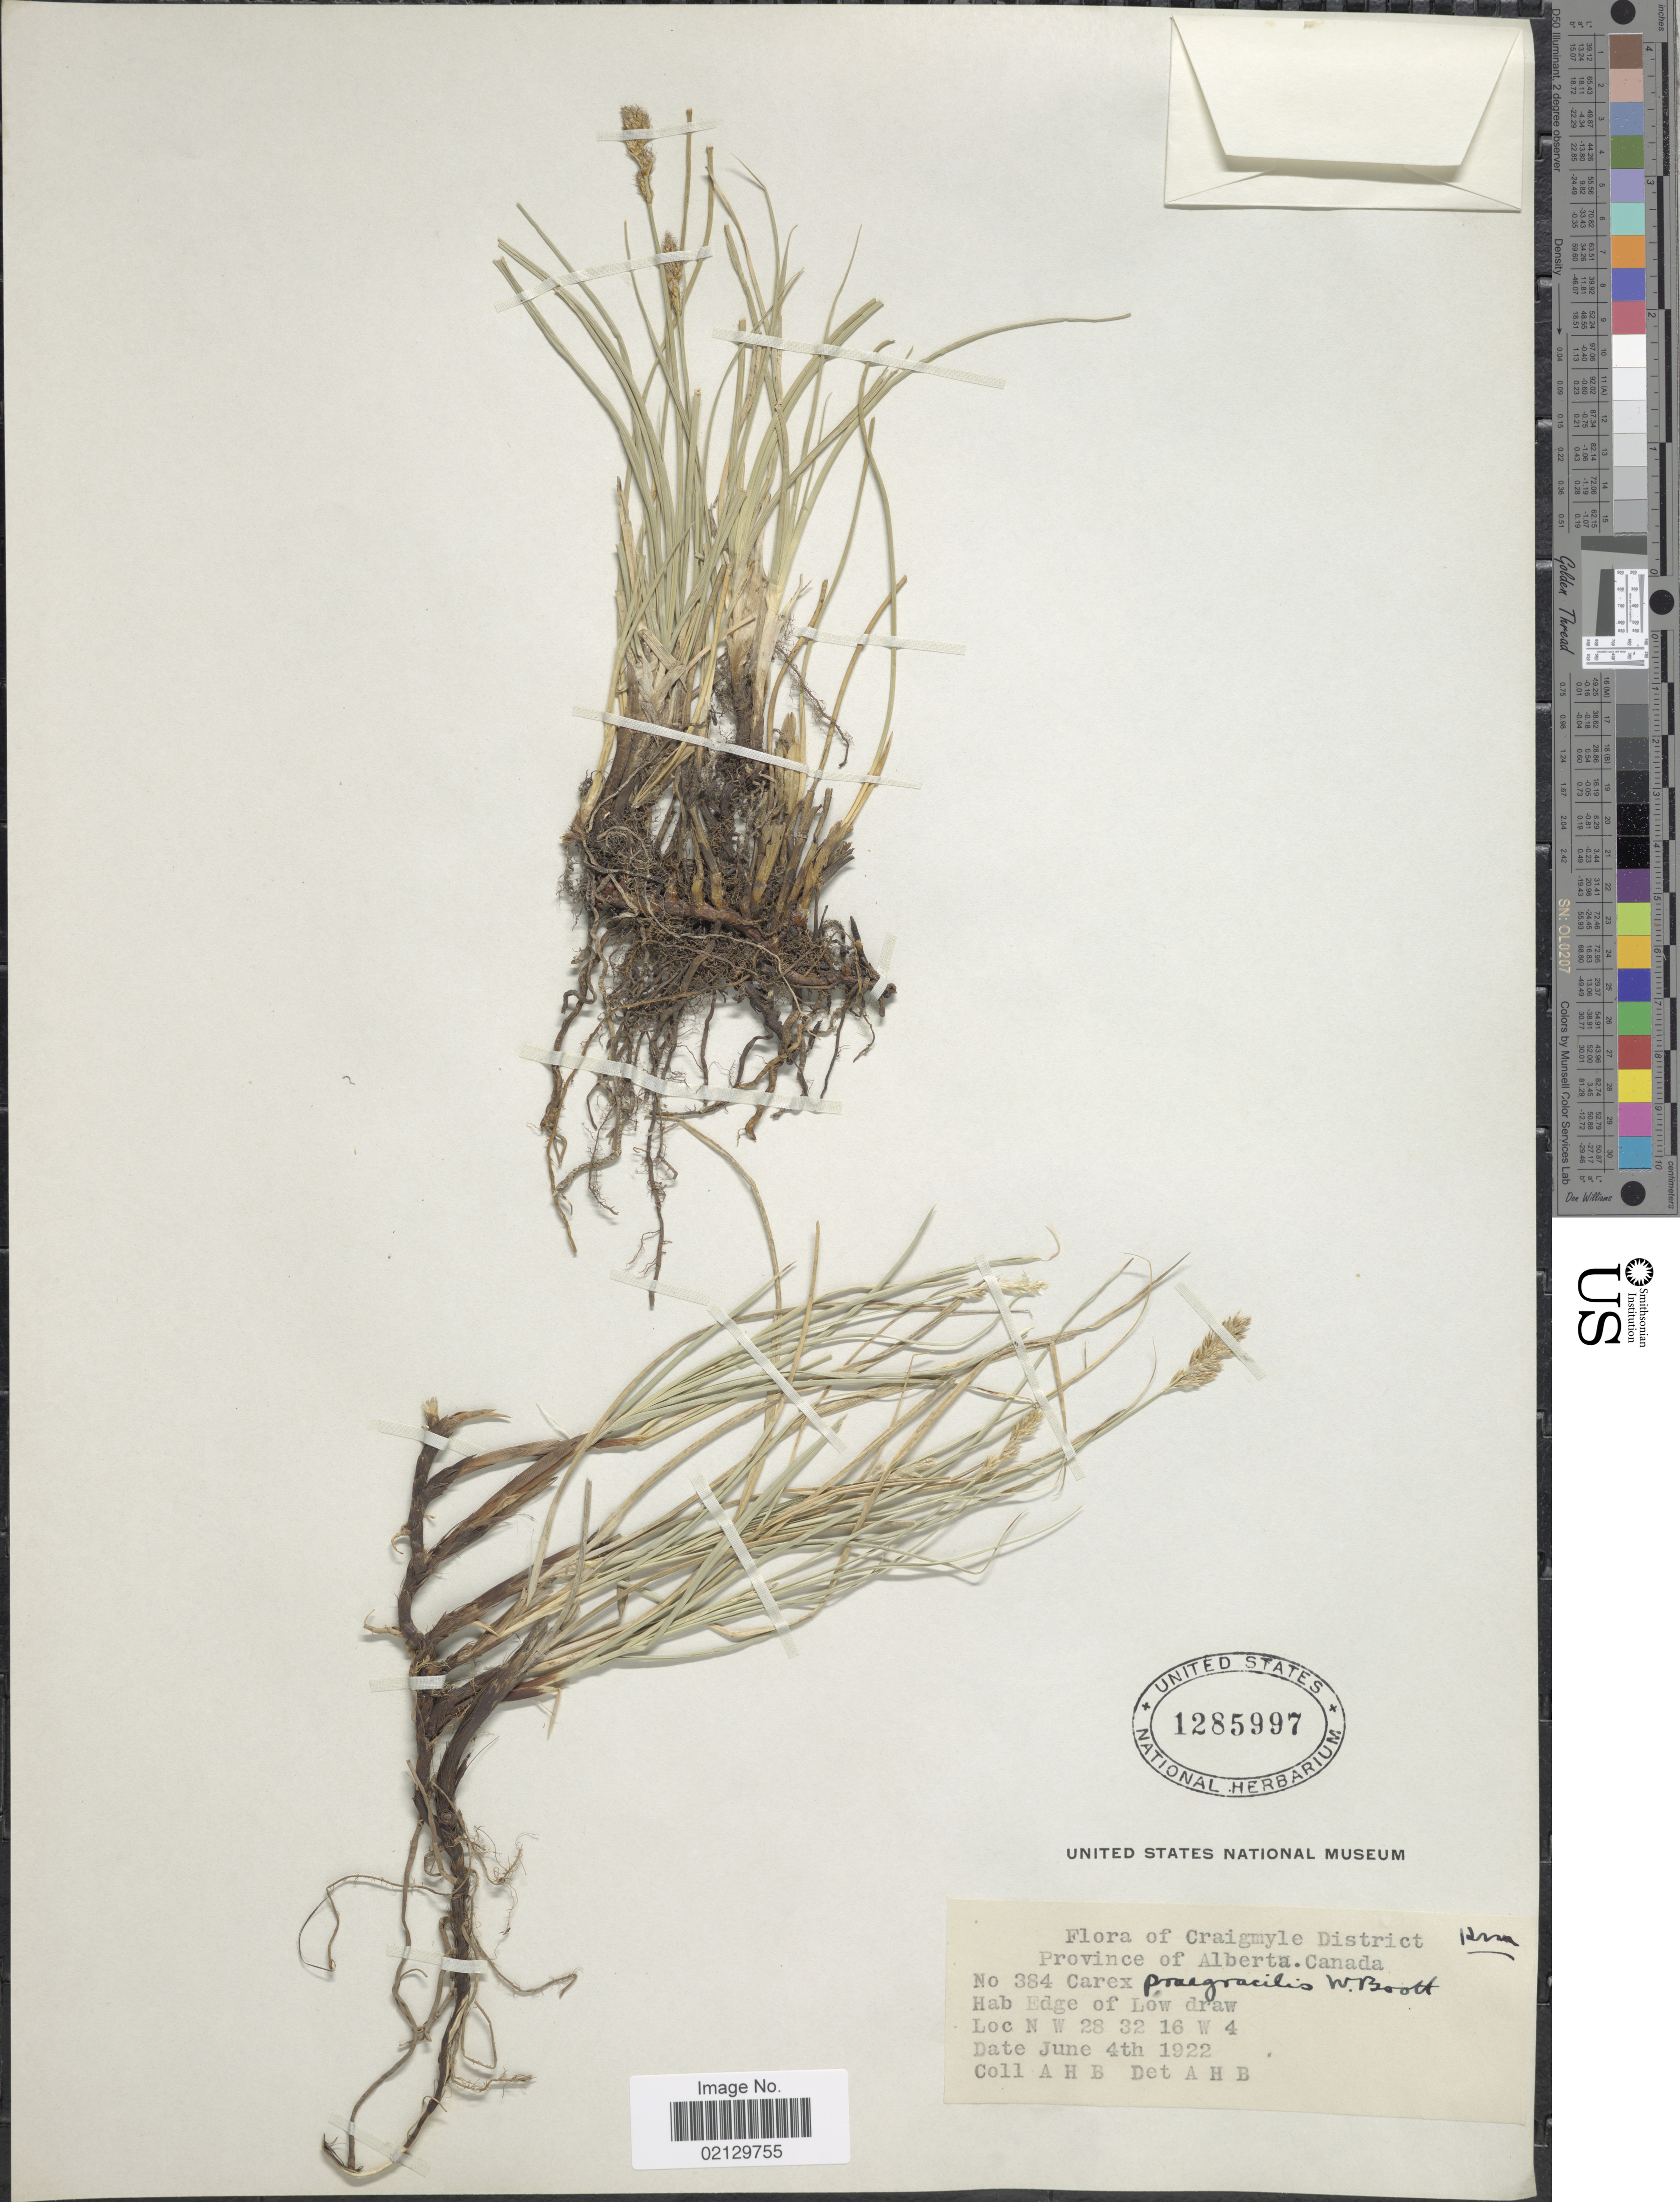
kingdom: Plantae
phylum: Tracheophyta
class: Liliopsida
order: Poales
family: Cyperaceae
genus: Carex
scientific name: Carex praegracilis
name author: W. Boott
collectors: A. H. B.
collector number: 384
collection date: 1922-06-04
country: Canada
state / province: Alberta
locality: Alberta, Canada. Edge of Low draw. N W 28 32 16 W 4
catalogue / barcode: US 1285997